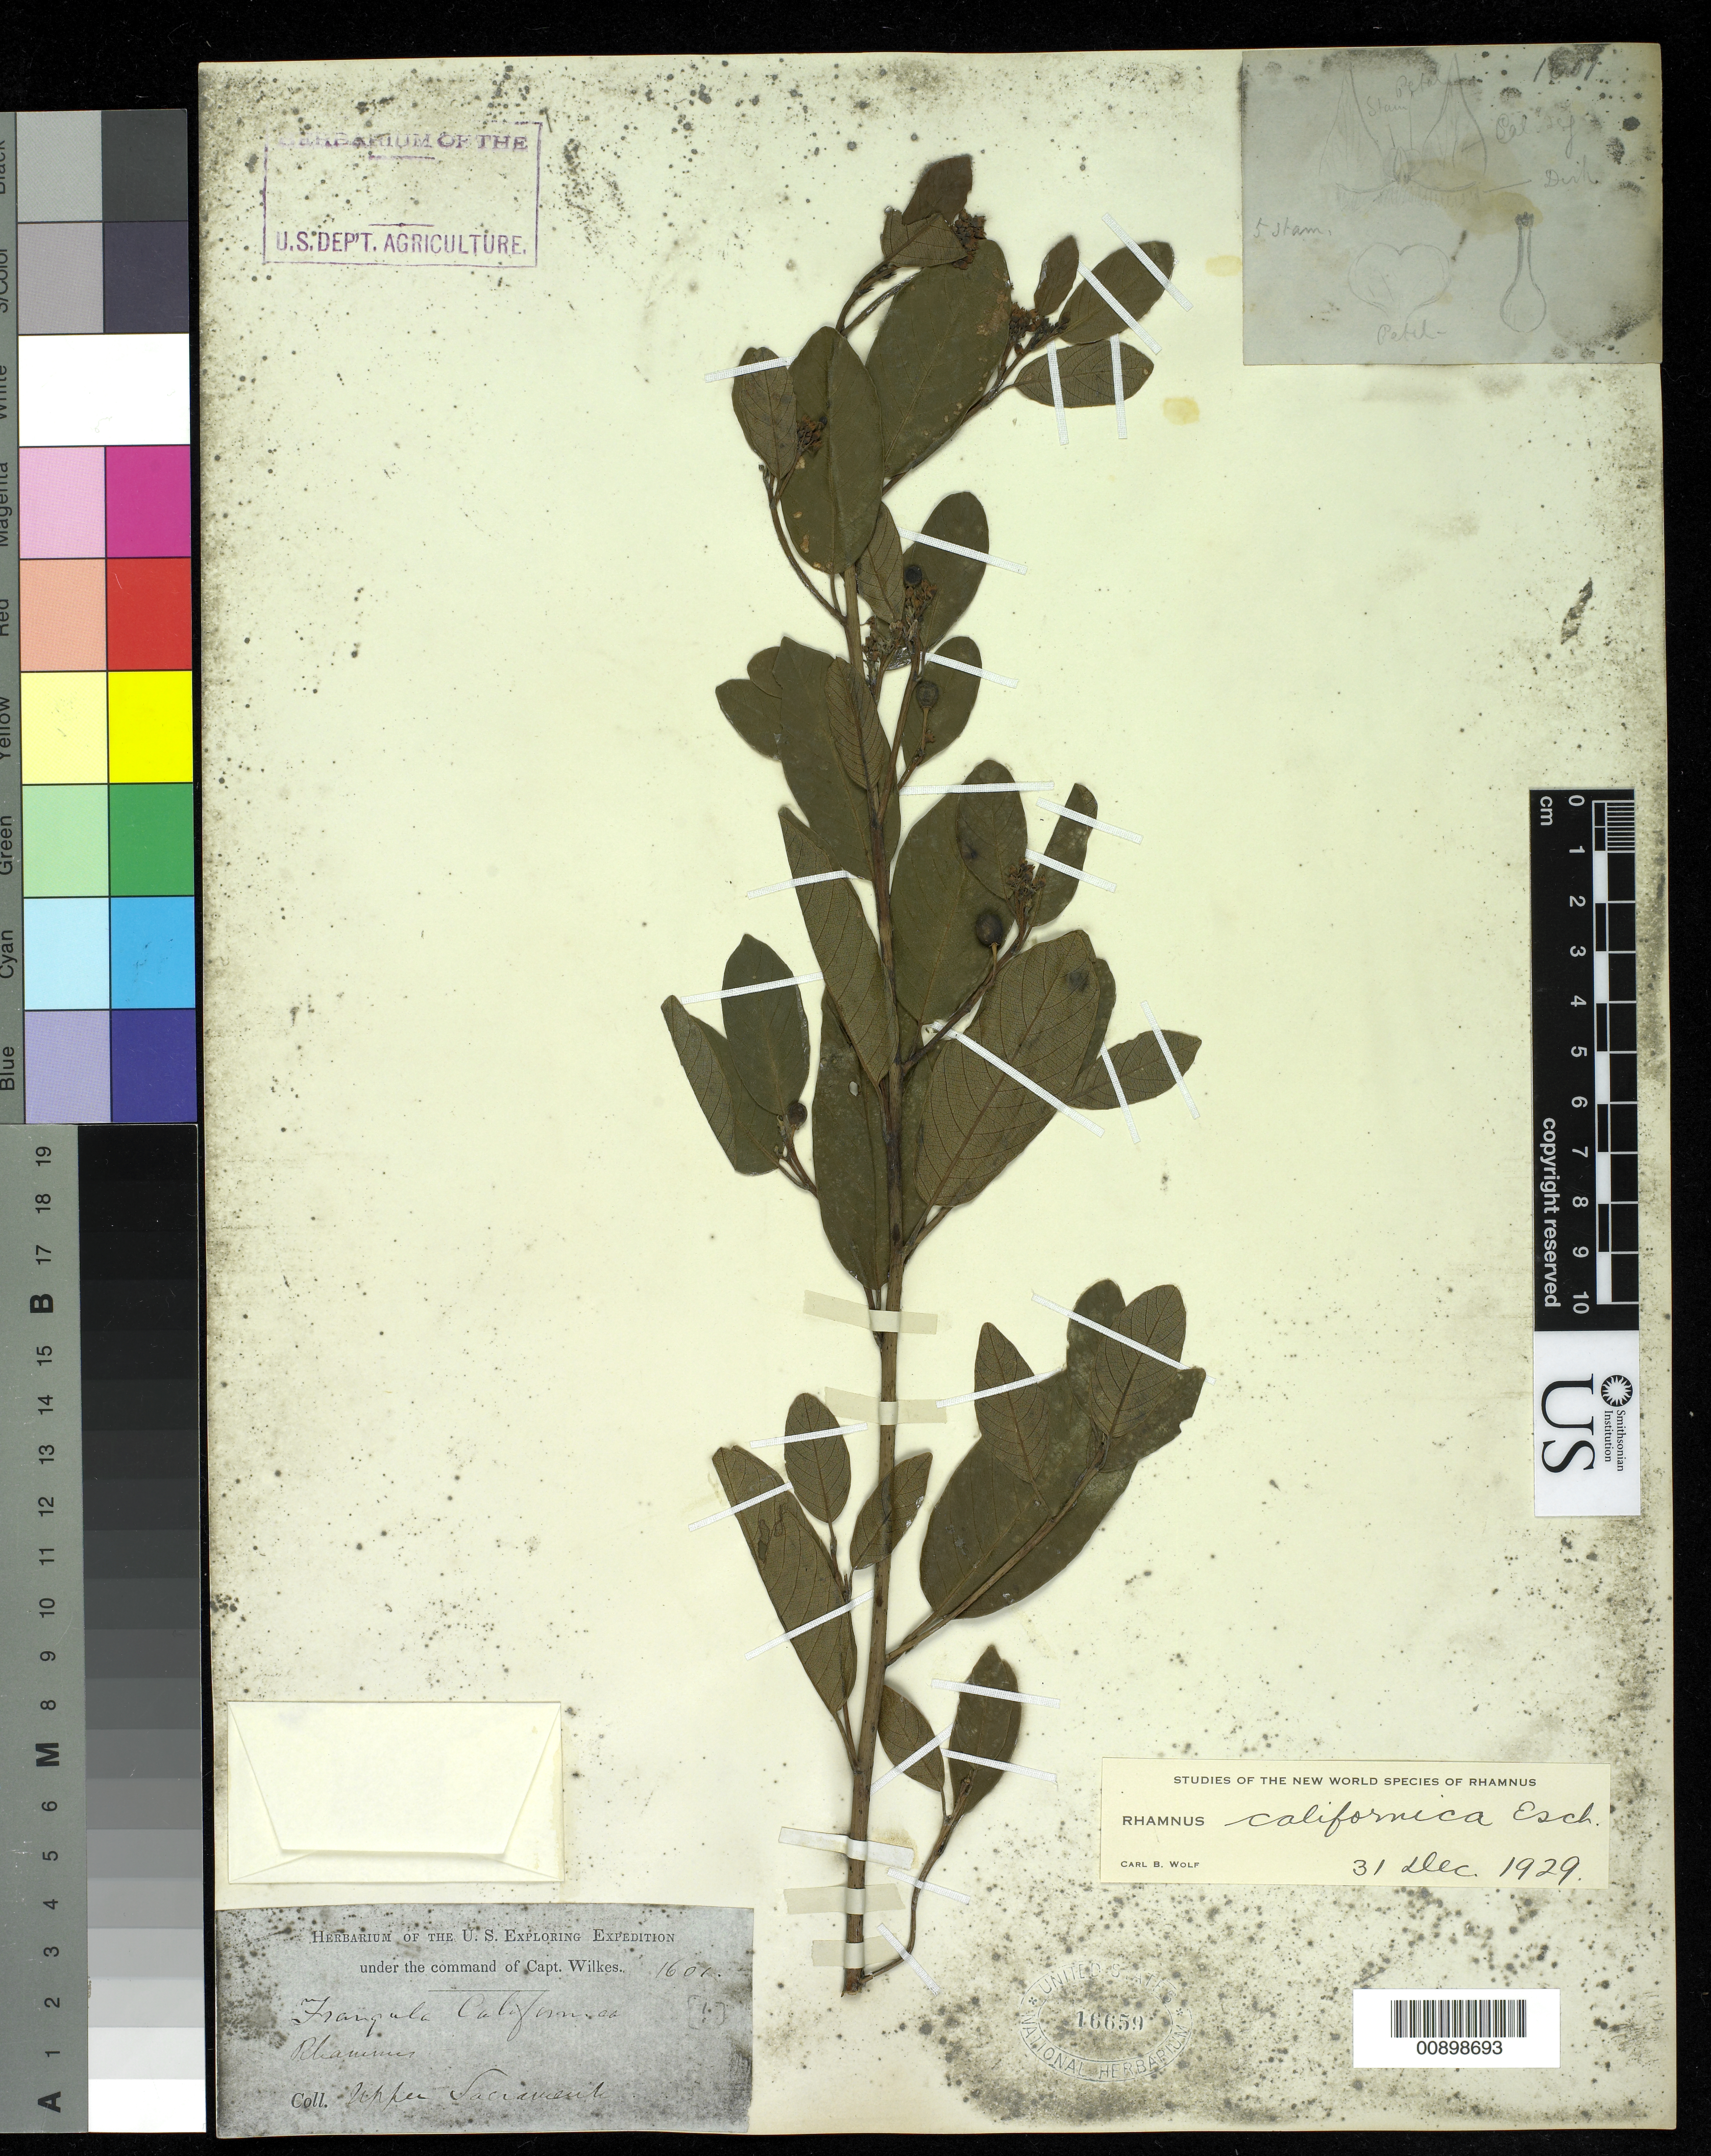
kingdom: Plantae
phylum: Tracheophyta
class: Magnoliopsida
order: Rosales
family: Rhamnaceae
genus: Frangula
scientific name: Frangula californica subsp. californica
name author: (Eschsch.) A. Gray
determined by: Strong, Mark T., (BOT), Smithsonian Institution - National Museum of Natural History (UNITED STATES)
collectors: Wilkes Explor. Exped.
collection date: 1838/1842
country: United States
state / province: California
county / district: Sacramento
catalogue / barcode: US 16659